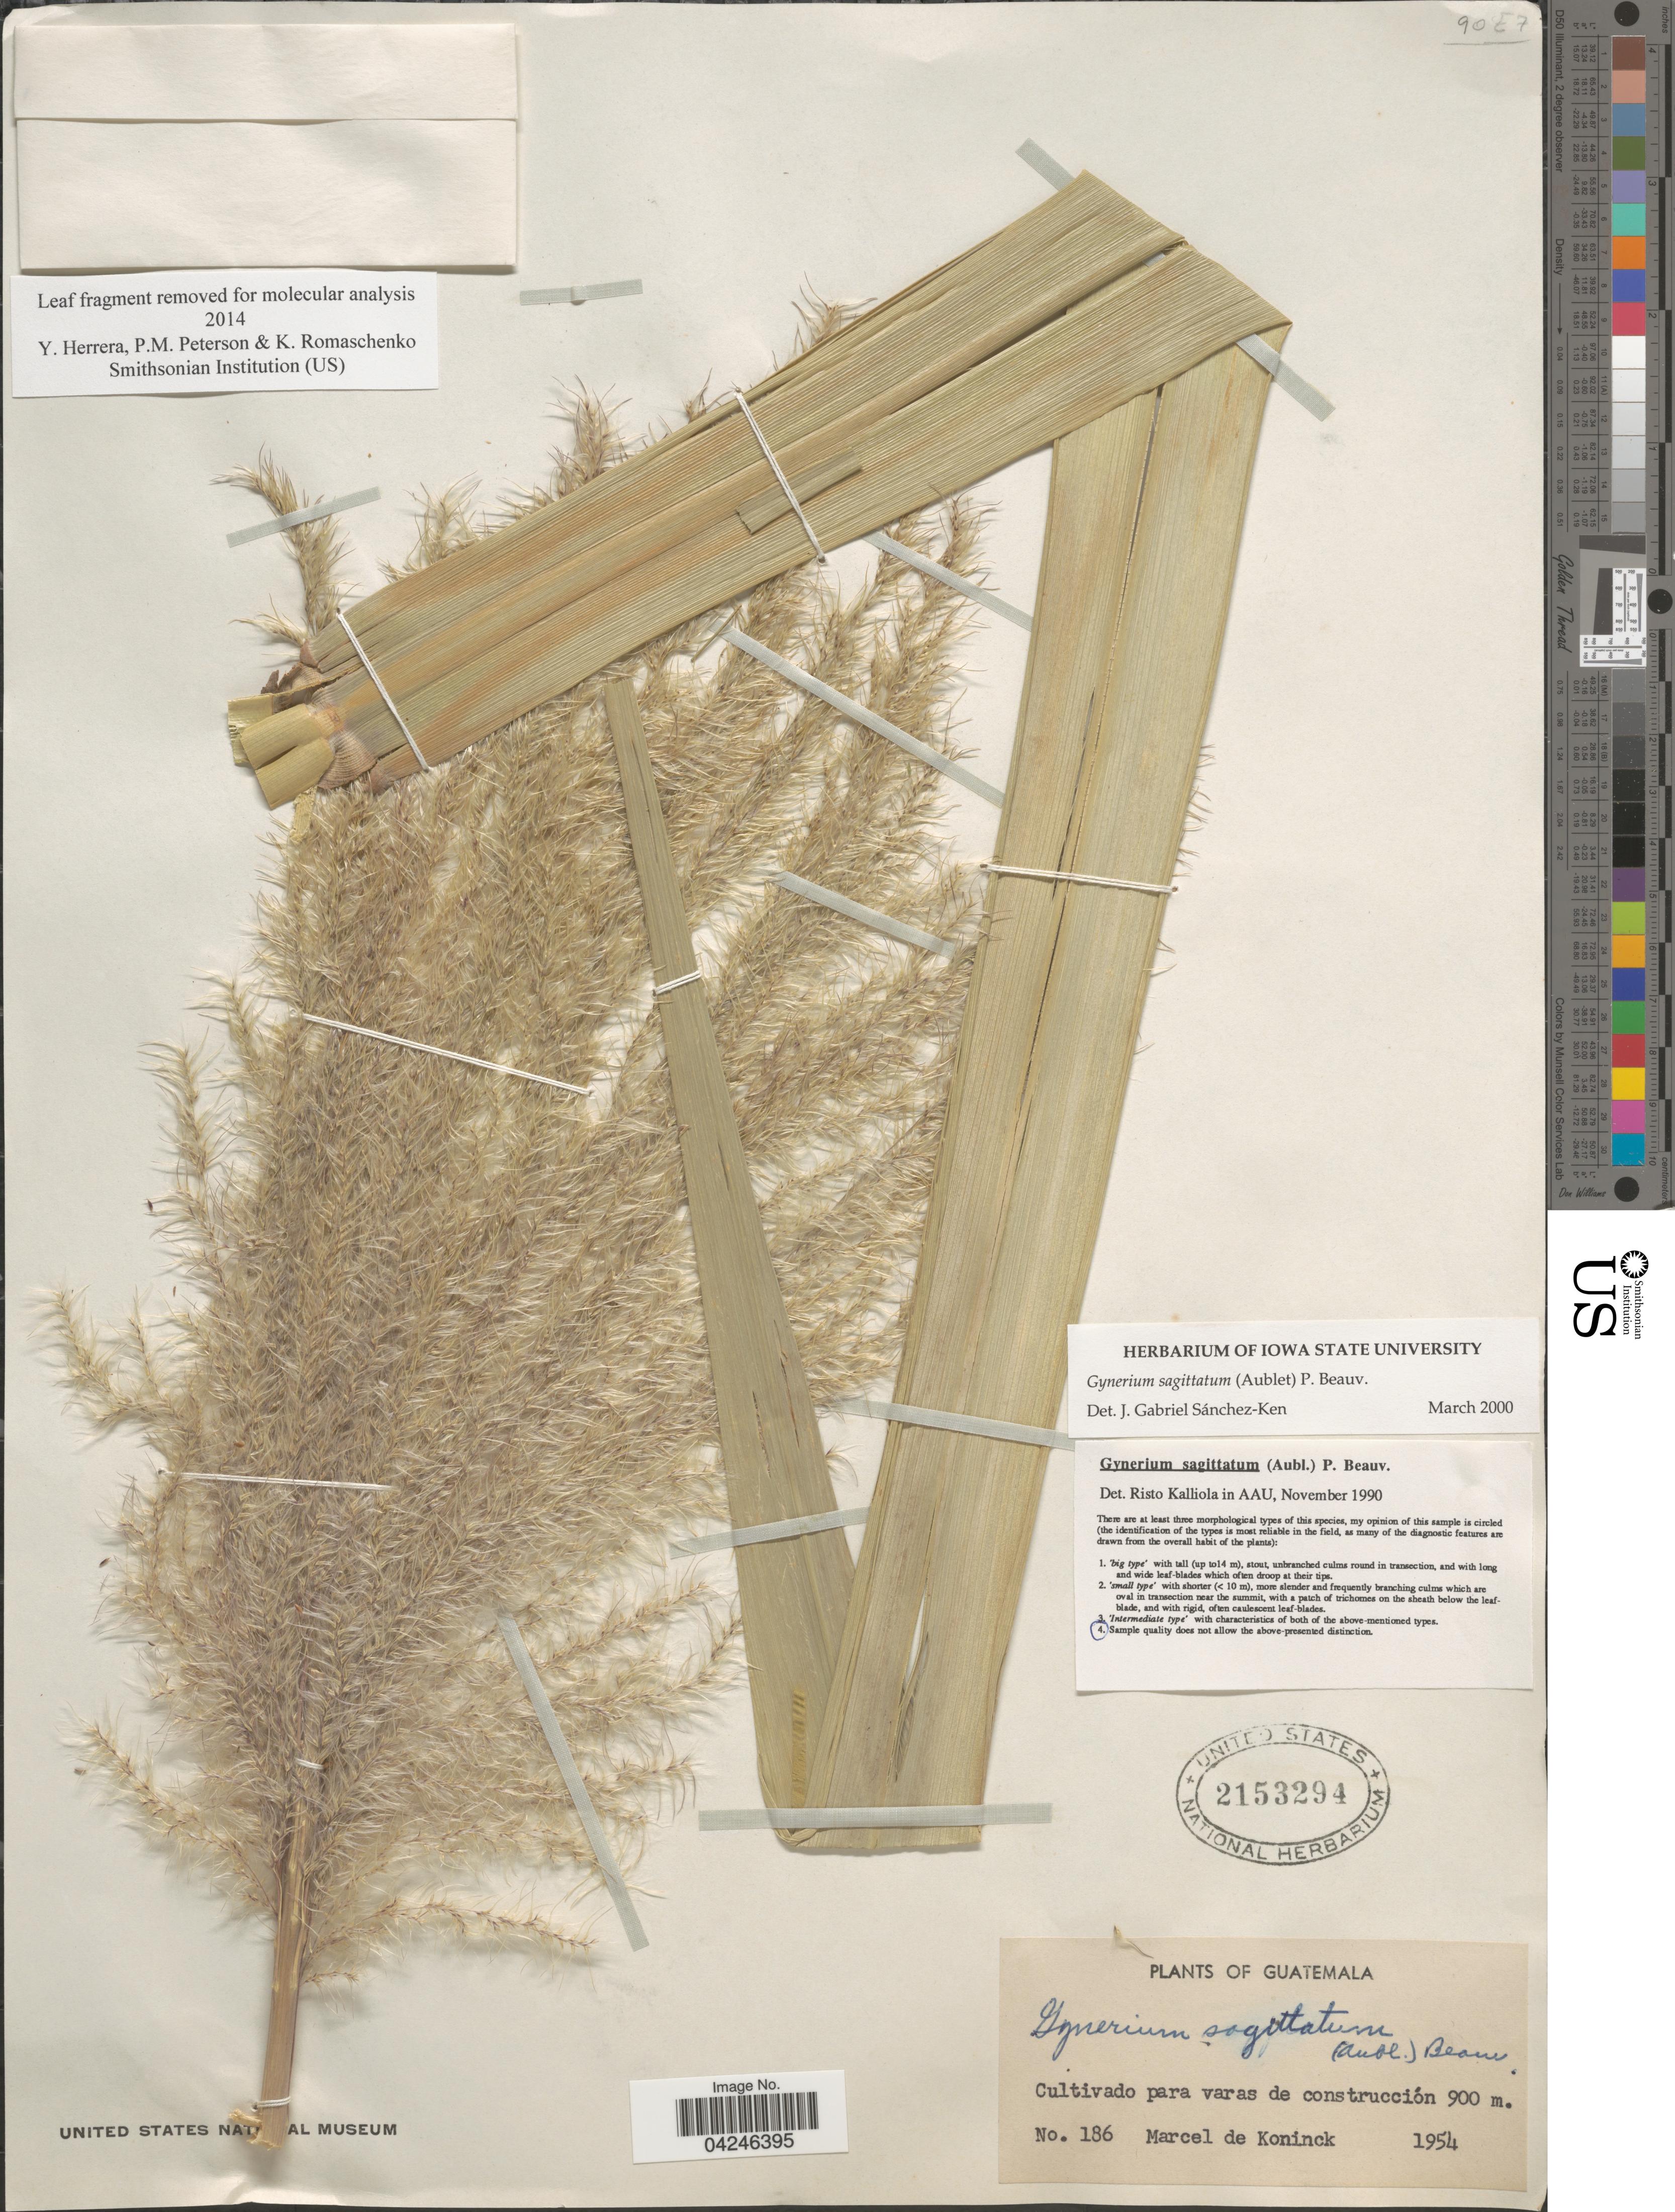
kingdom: Plantae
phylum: Tracheophyta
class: Liliopsida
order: Poales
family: Poaceae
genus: Gynerium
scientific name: Gynerium sagittatum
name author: (Aubl.) P. Beauv.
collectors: M. Koninck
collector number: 186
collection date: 1954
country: Guatemala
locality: Para varas de construcción.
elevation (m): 900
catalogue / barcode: US 2153294